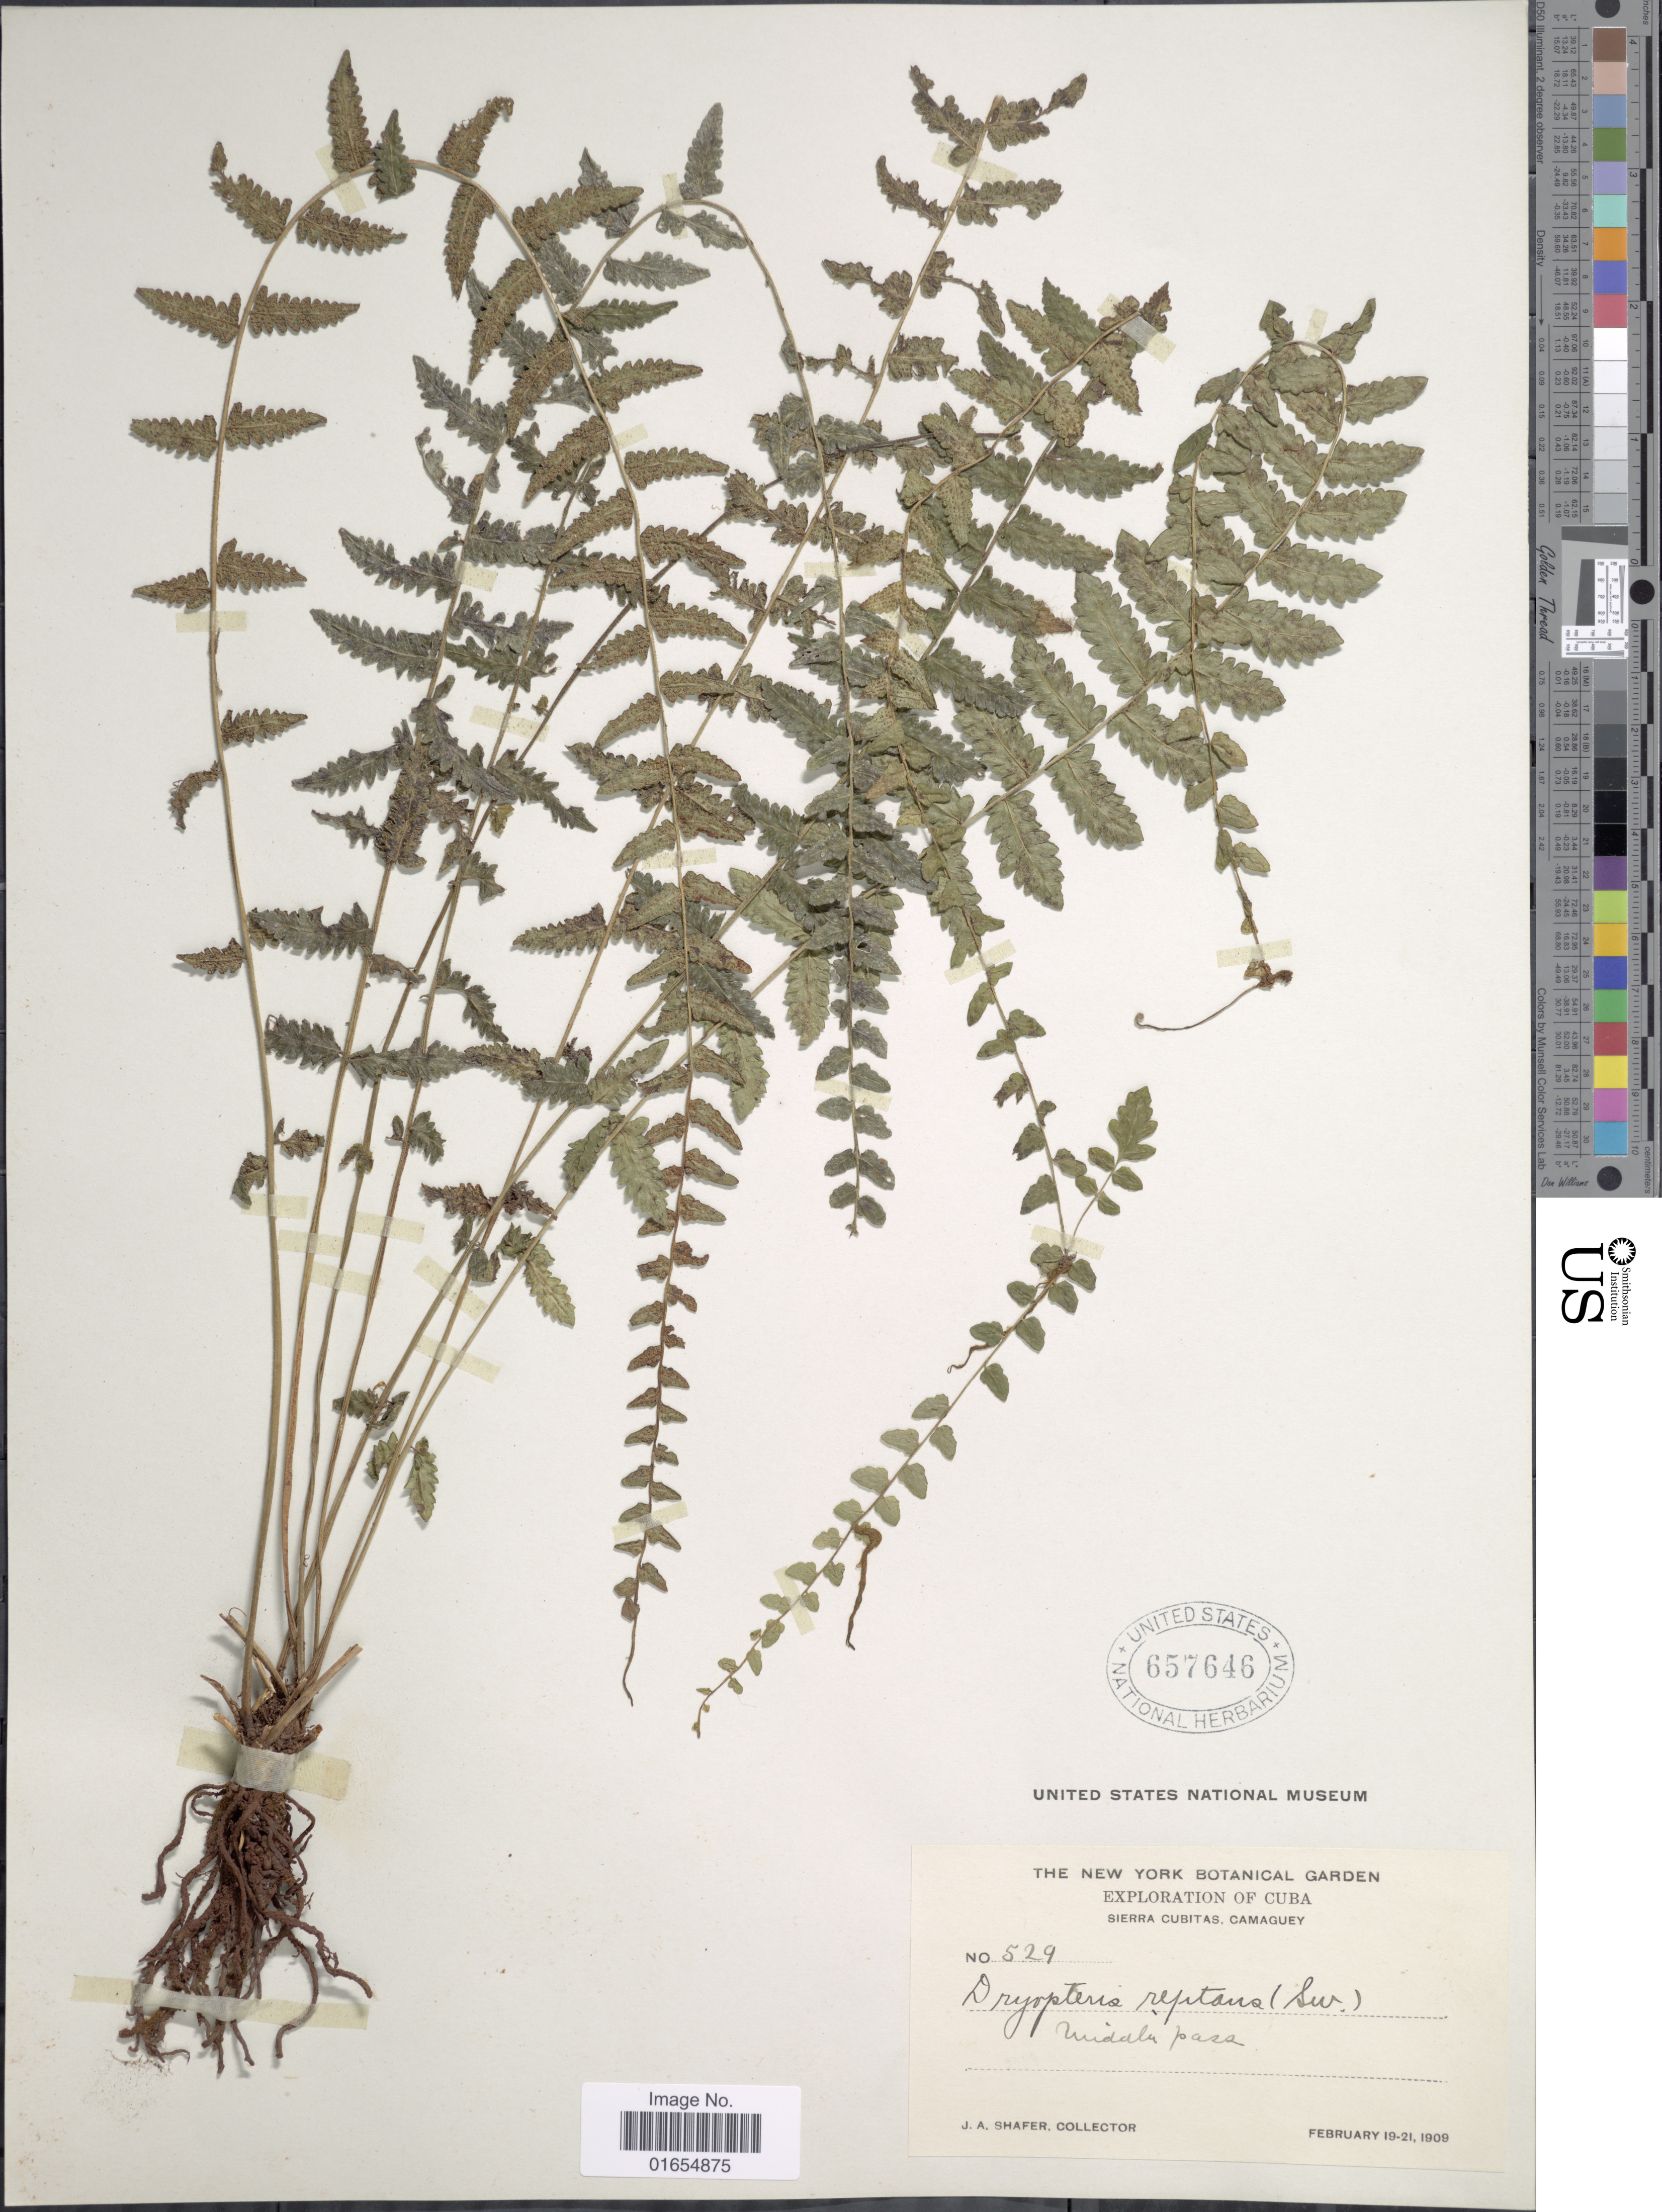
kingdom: Plantae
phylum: Tracheophyta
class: Polypodiopsida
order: Polypodiales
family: Thelypteridaceae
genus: Goniopteris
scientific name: Goniopteris reptans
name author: (J.F. Gmel.) C. Presl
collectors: J. A. Shafer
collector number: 529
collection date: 1909-02-19/1909-02-21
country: Cuba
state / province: Camagüey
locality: Sierra Cubitas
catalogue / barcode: US 657646